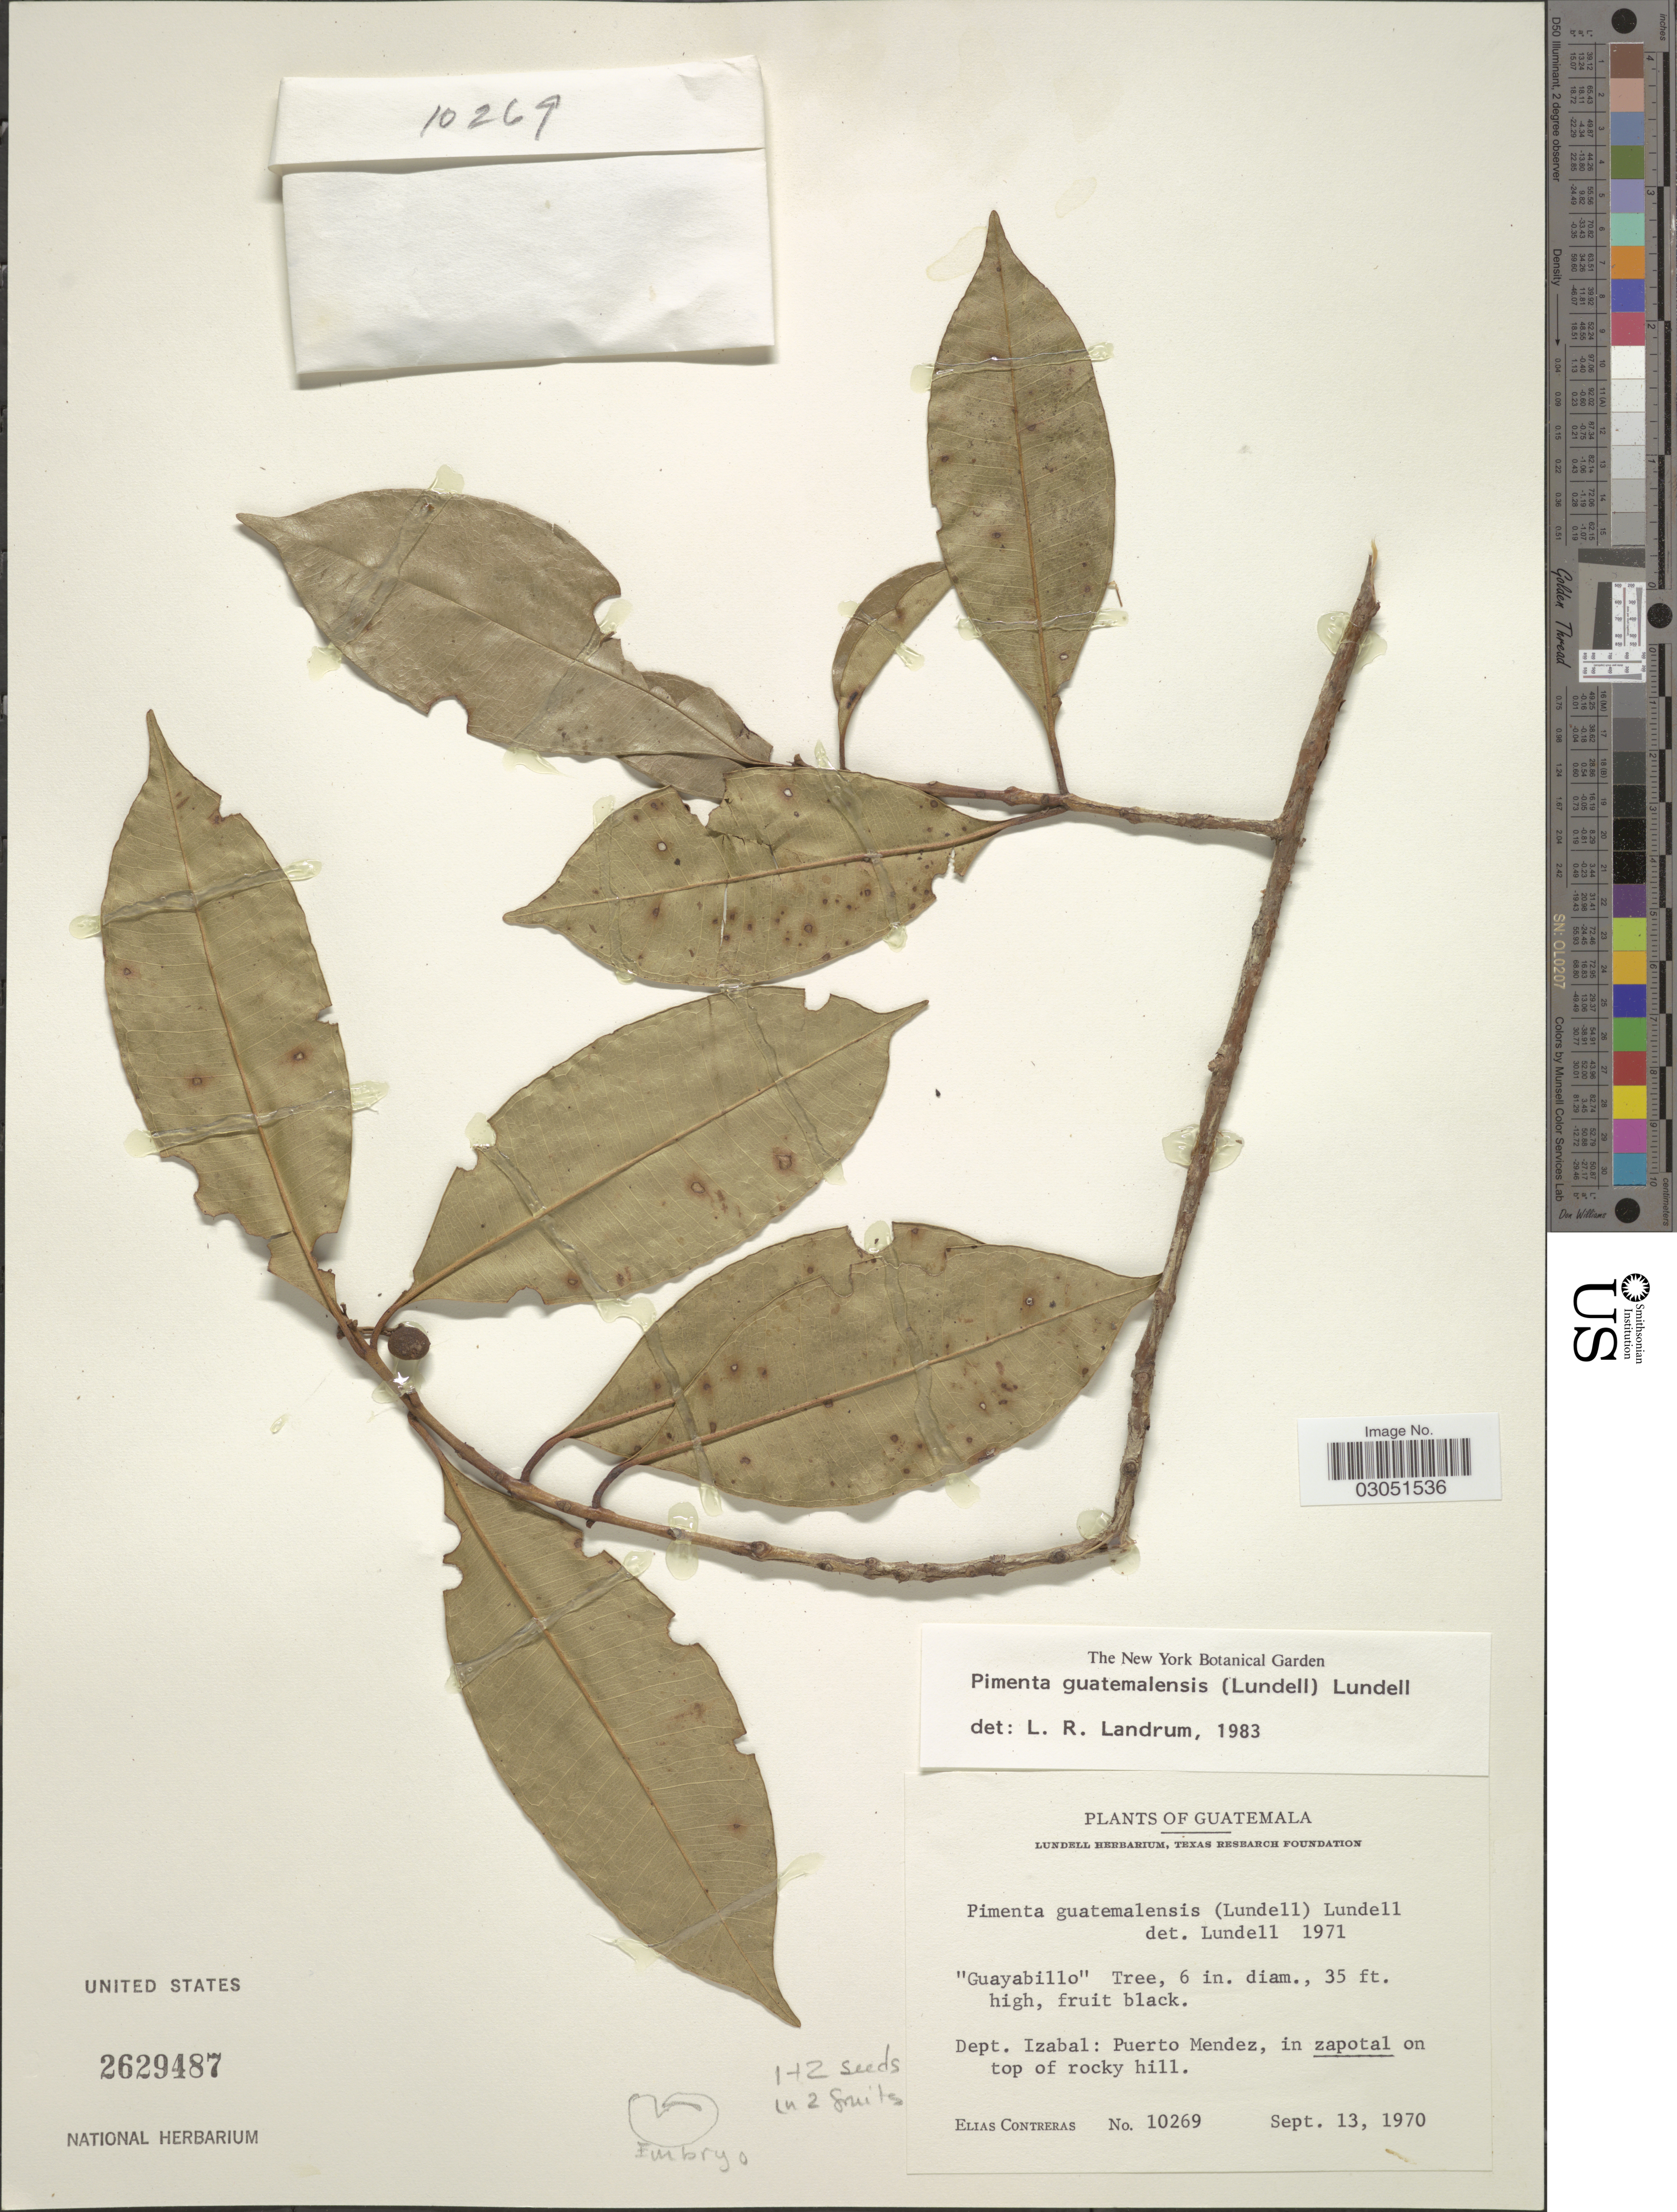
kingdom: Plantae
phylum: Tracheophyta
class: Magnoliopsida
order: Myrtales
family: Myrtaceae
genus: Pimenta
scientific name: Pimenta guatemalensis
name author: (Lundell) Lundell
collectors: E. Contreras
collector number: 10269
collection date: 1970-09-13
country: Guatemala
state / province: Izabal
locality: Dept. Izabal: Puerto Mendez, in zapotal on top of rocky hill.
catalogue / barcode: US 2629487